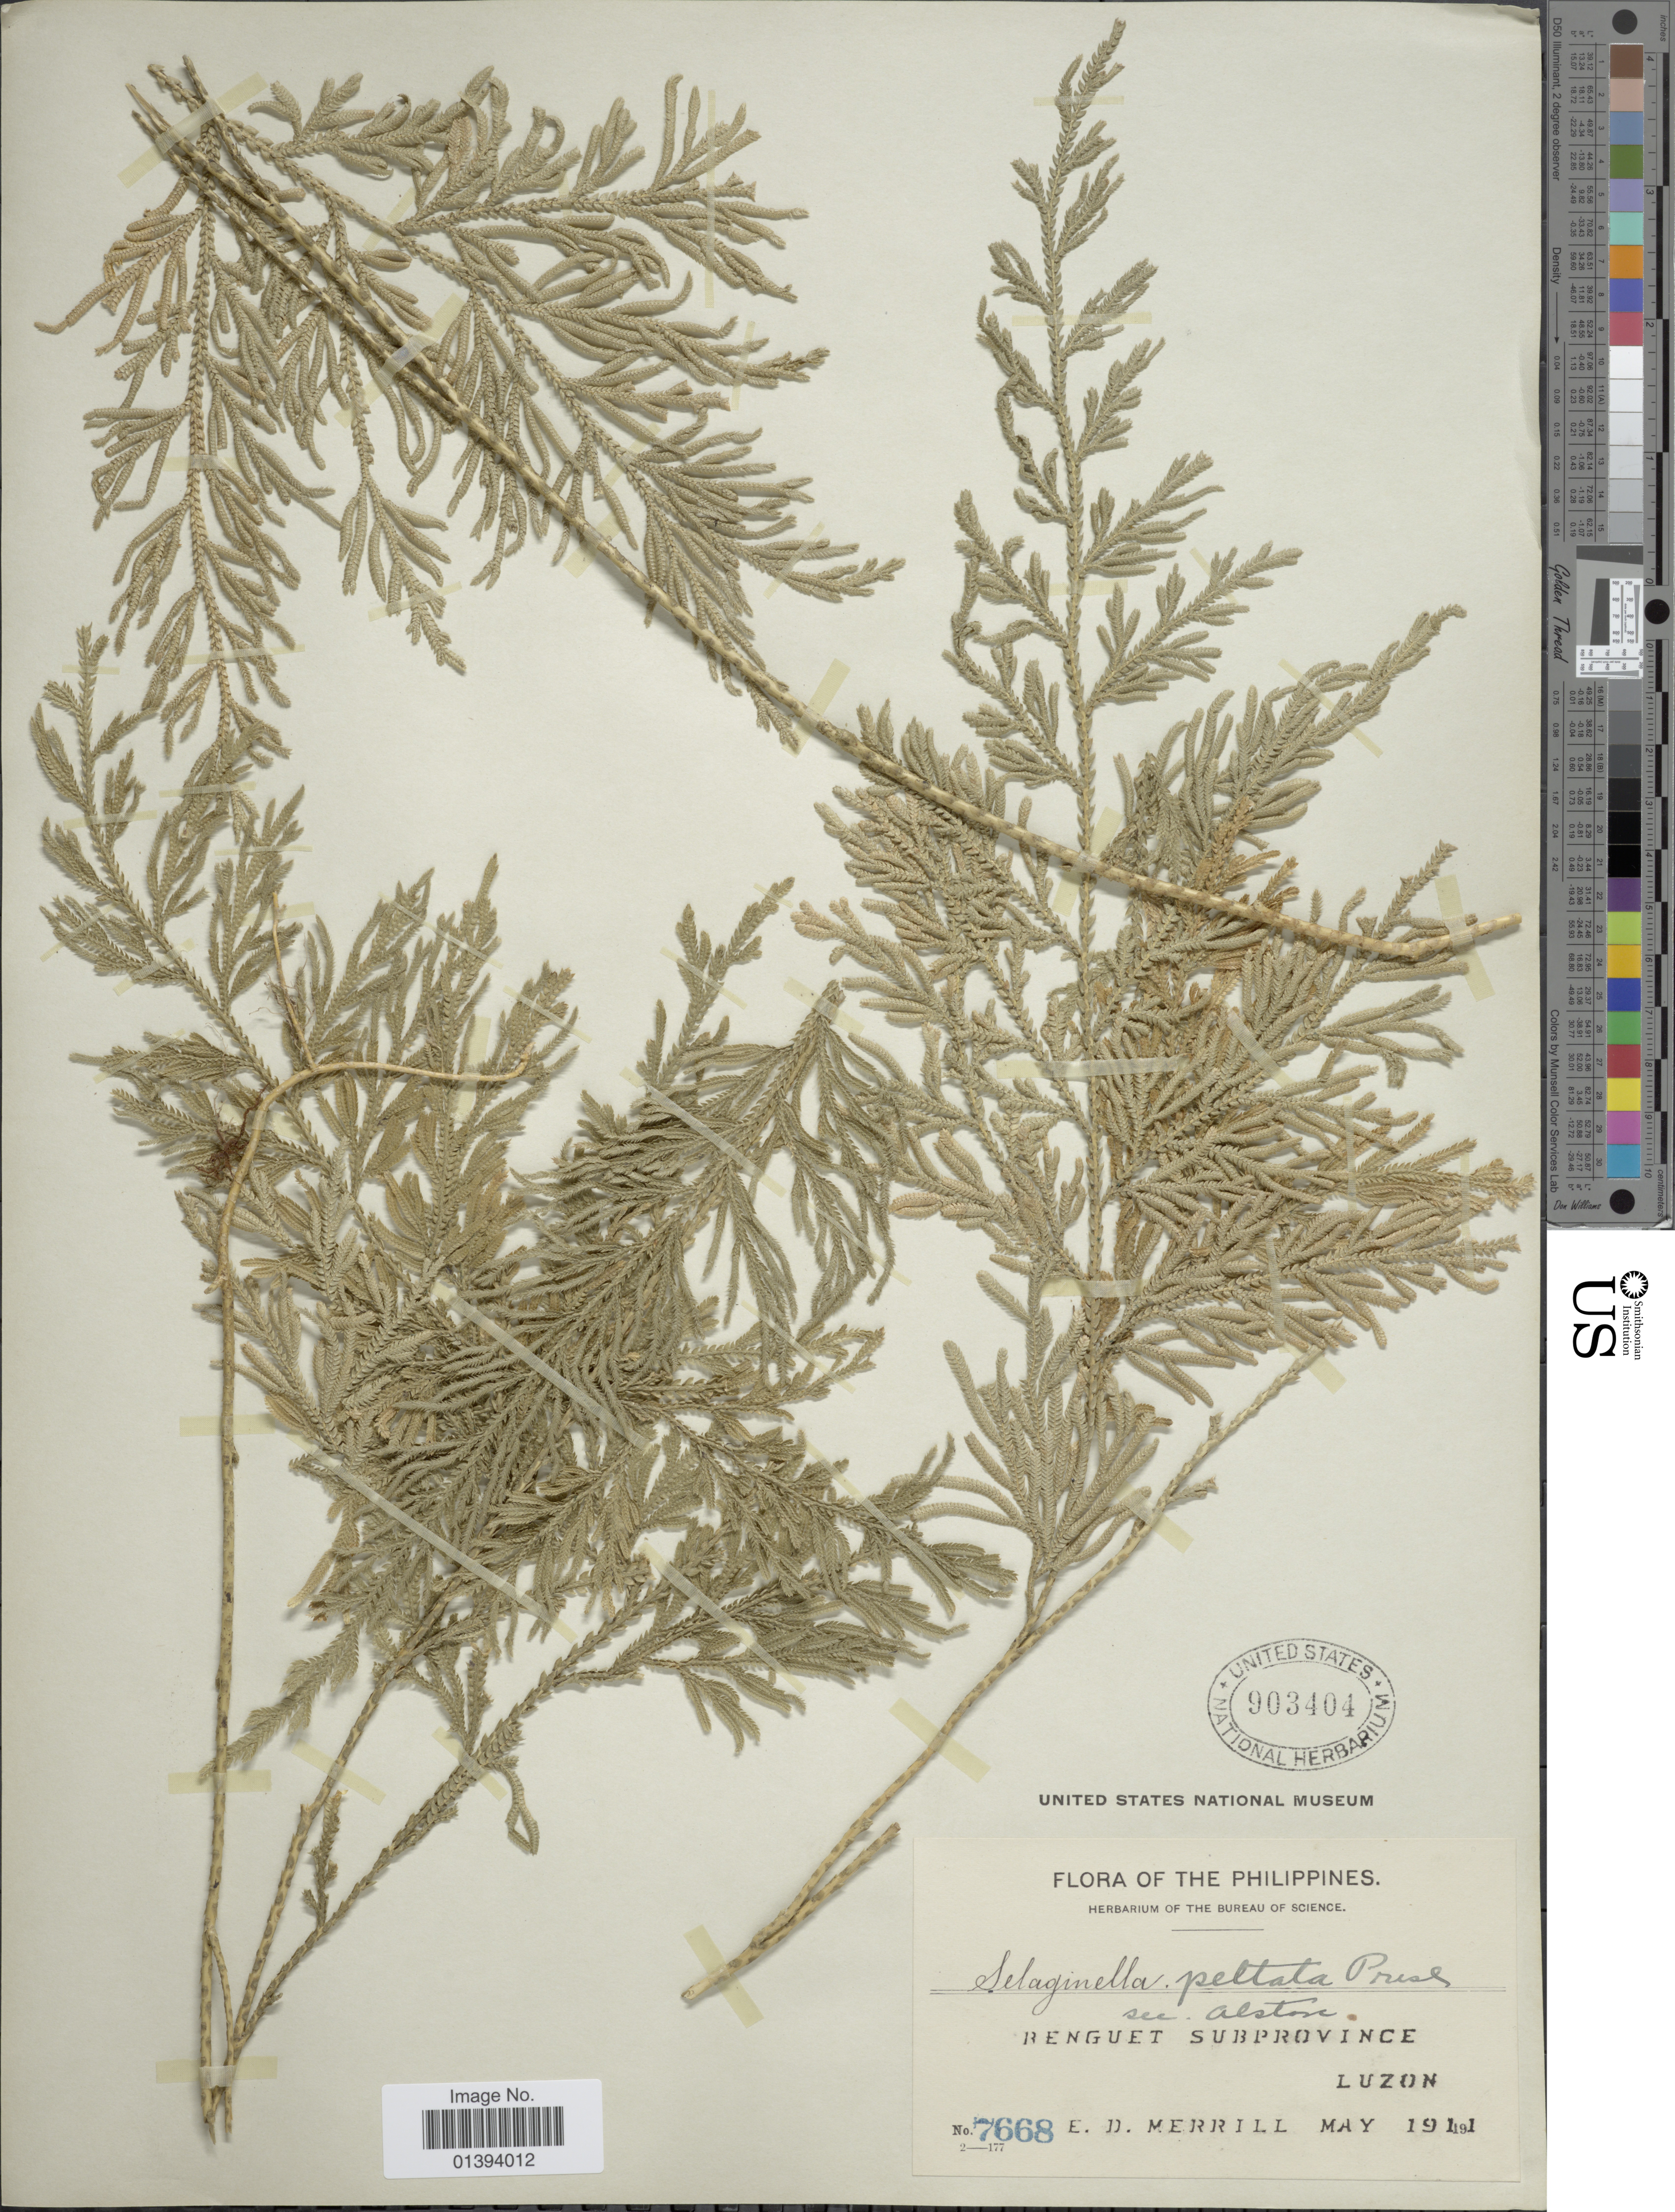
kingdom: Plantae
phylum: Tracheophyta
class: Lycopodiopsida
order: Selaginellales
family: Selaginellaceae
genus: Selaginella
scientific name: Selaginella peltata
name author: C. Presl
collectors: E. D. Merrill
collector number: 7668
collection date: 1911-05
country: Philippines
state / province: Central Luzon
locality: Benguet Subprovince Luzon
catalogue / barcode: US 903404